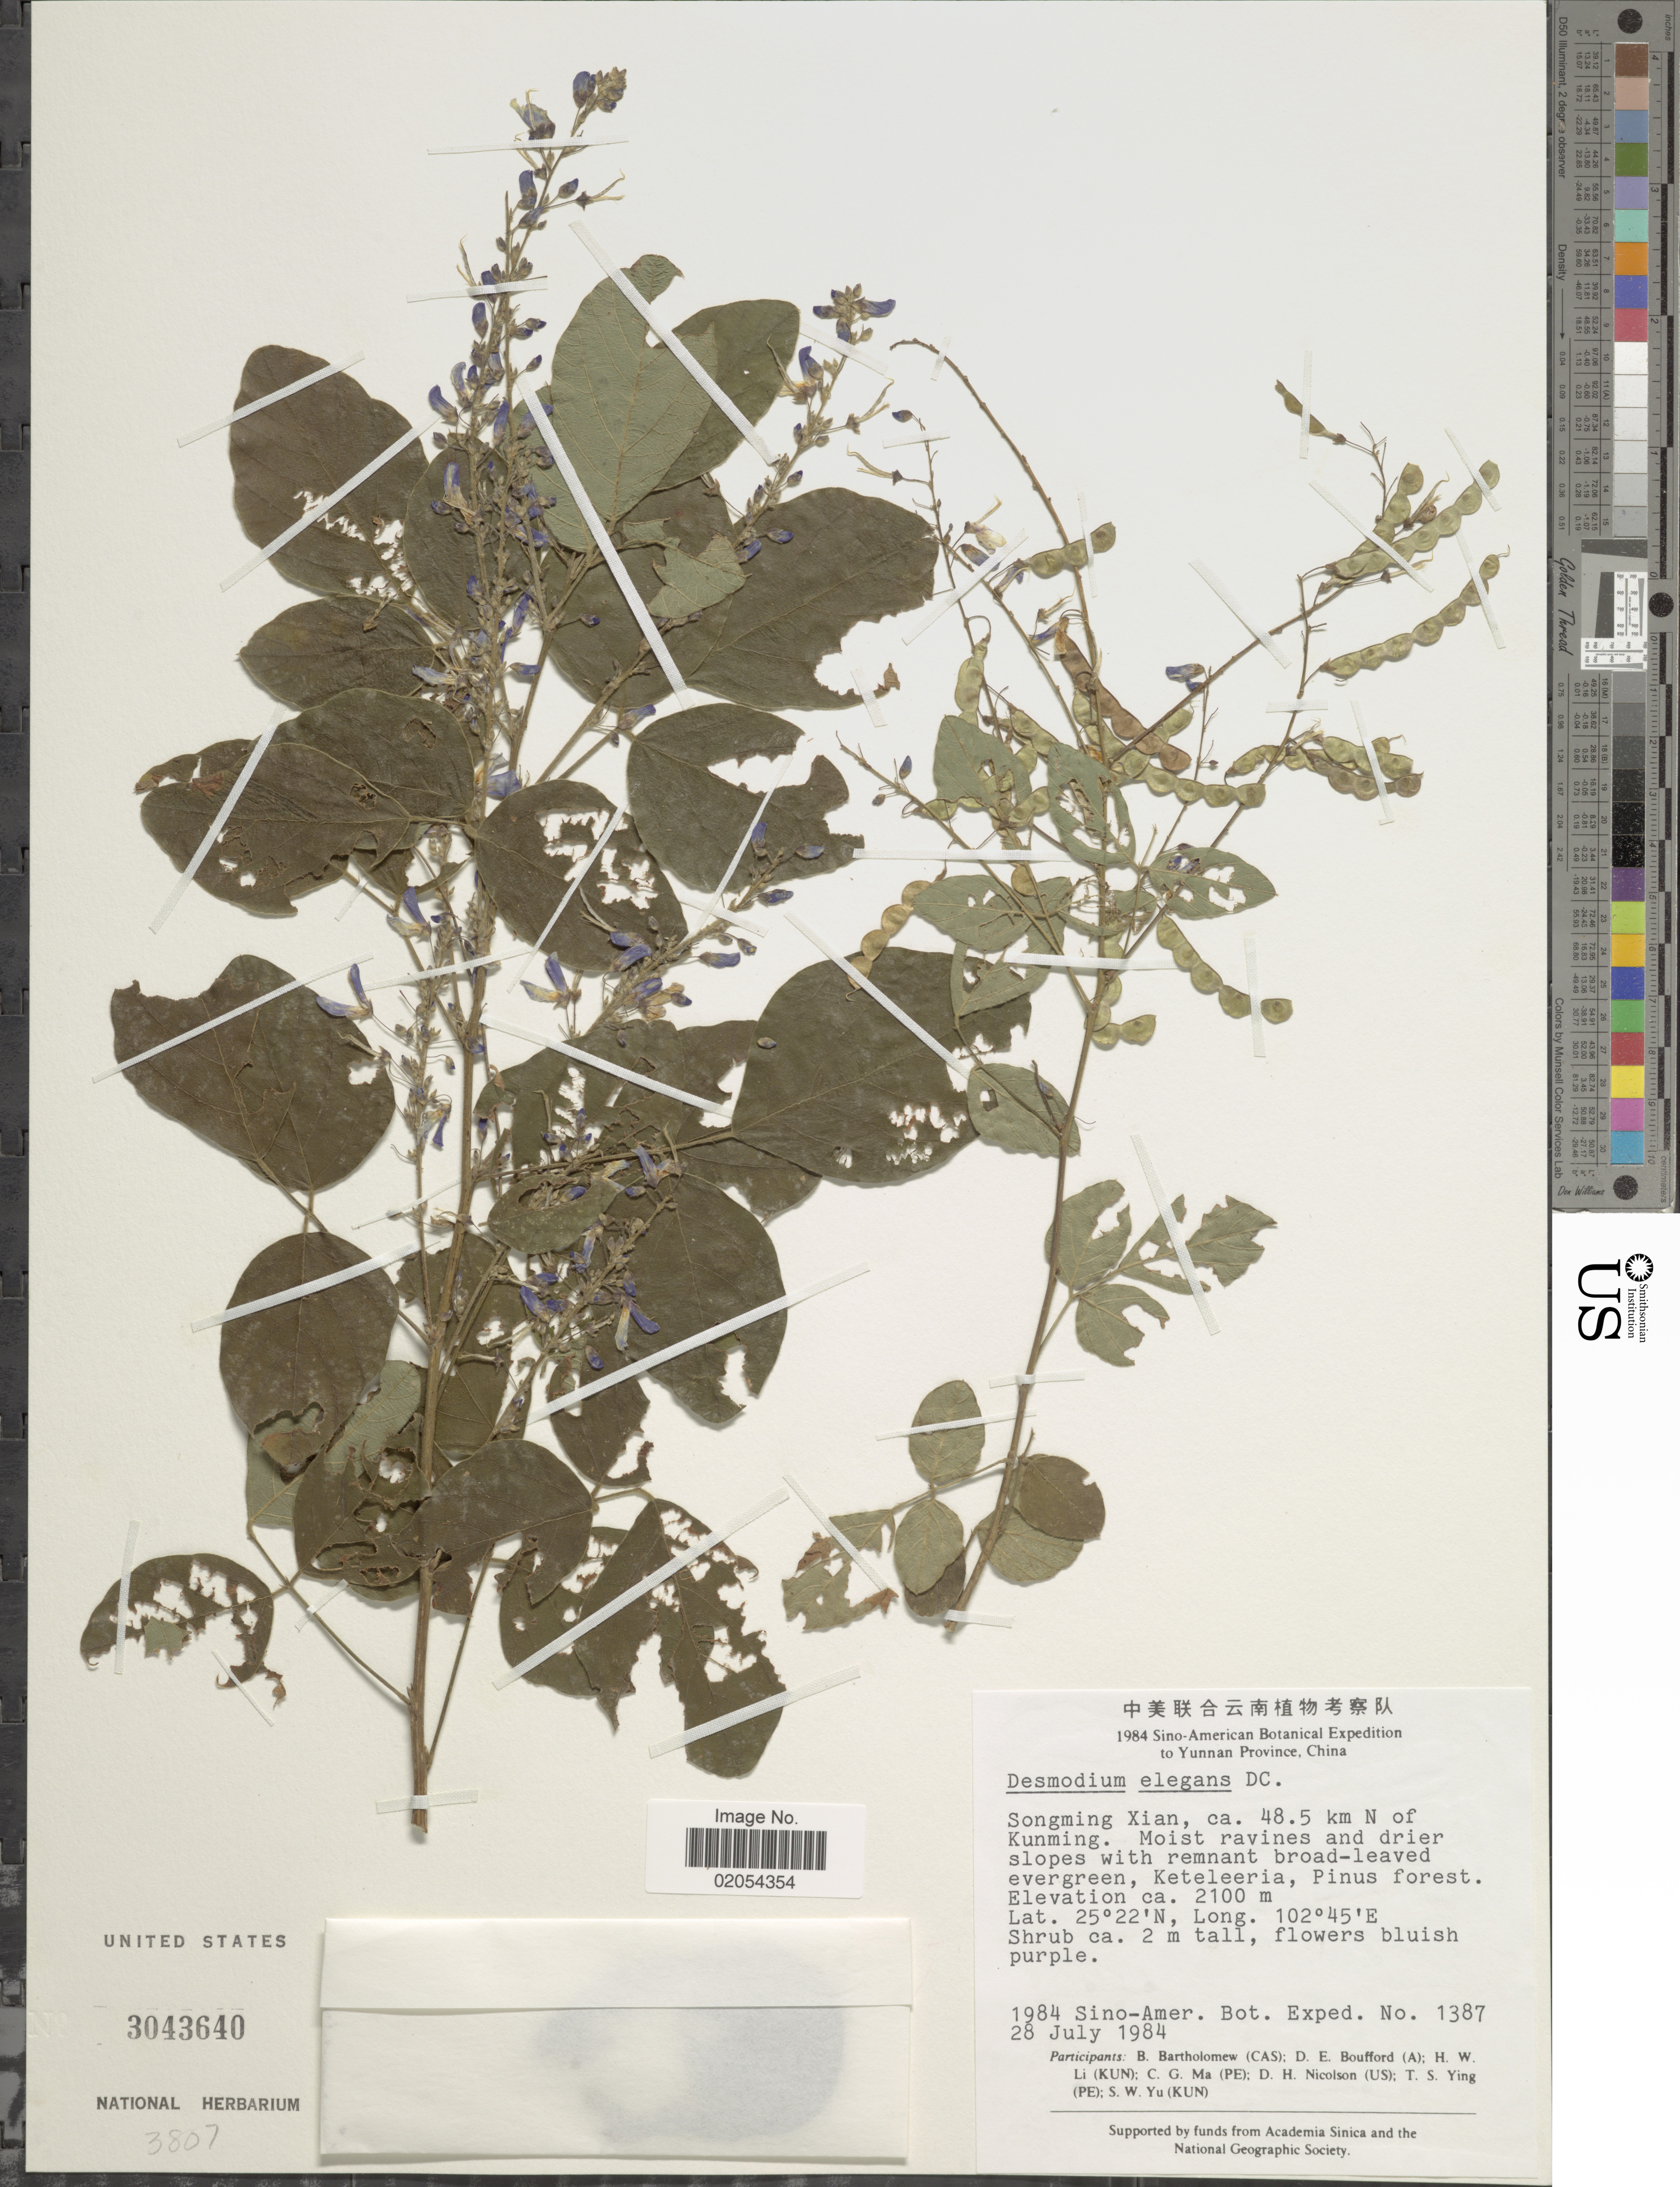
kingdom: Plantae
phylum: Tracheophyta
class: Magnoliopsida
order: Fabales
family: Fabaceae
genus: Sunhangia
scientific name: Sunhangia elegans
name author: (DC.) H. Ohashi & K. Ohashi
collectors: Sino-Amer. Bot. Exped. 1984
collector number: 1387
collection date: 1984-07-28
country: China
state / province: Yunnan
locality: Yunnan Province, China. Songming Xian, ca. 48.5 km N of Kunming.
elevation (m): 2100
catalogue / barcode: US 3043640